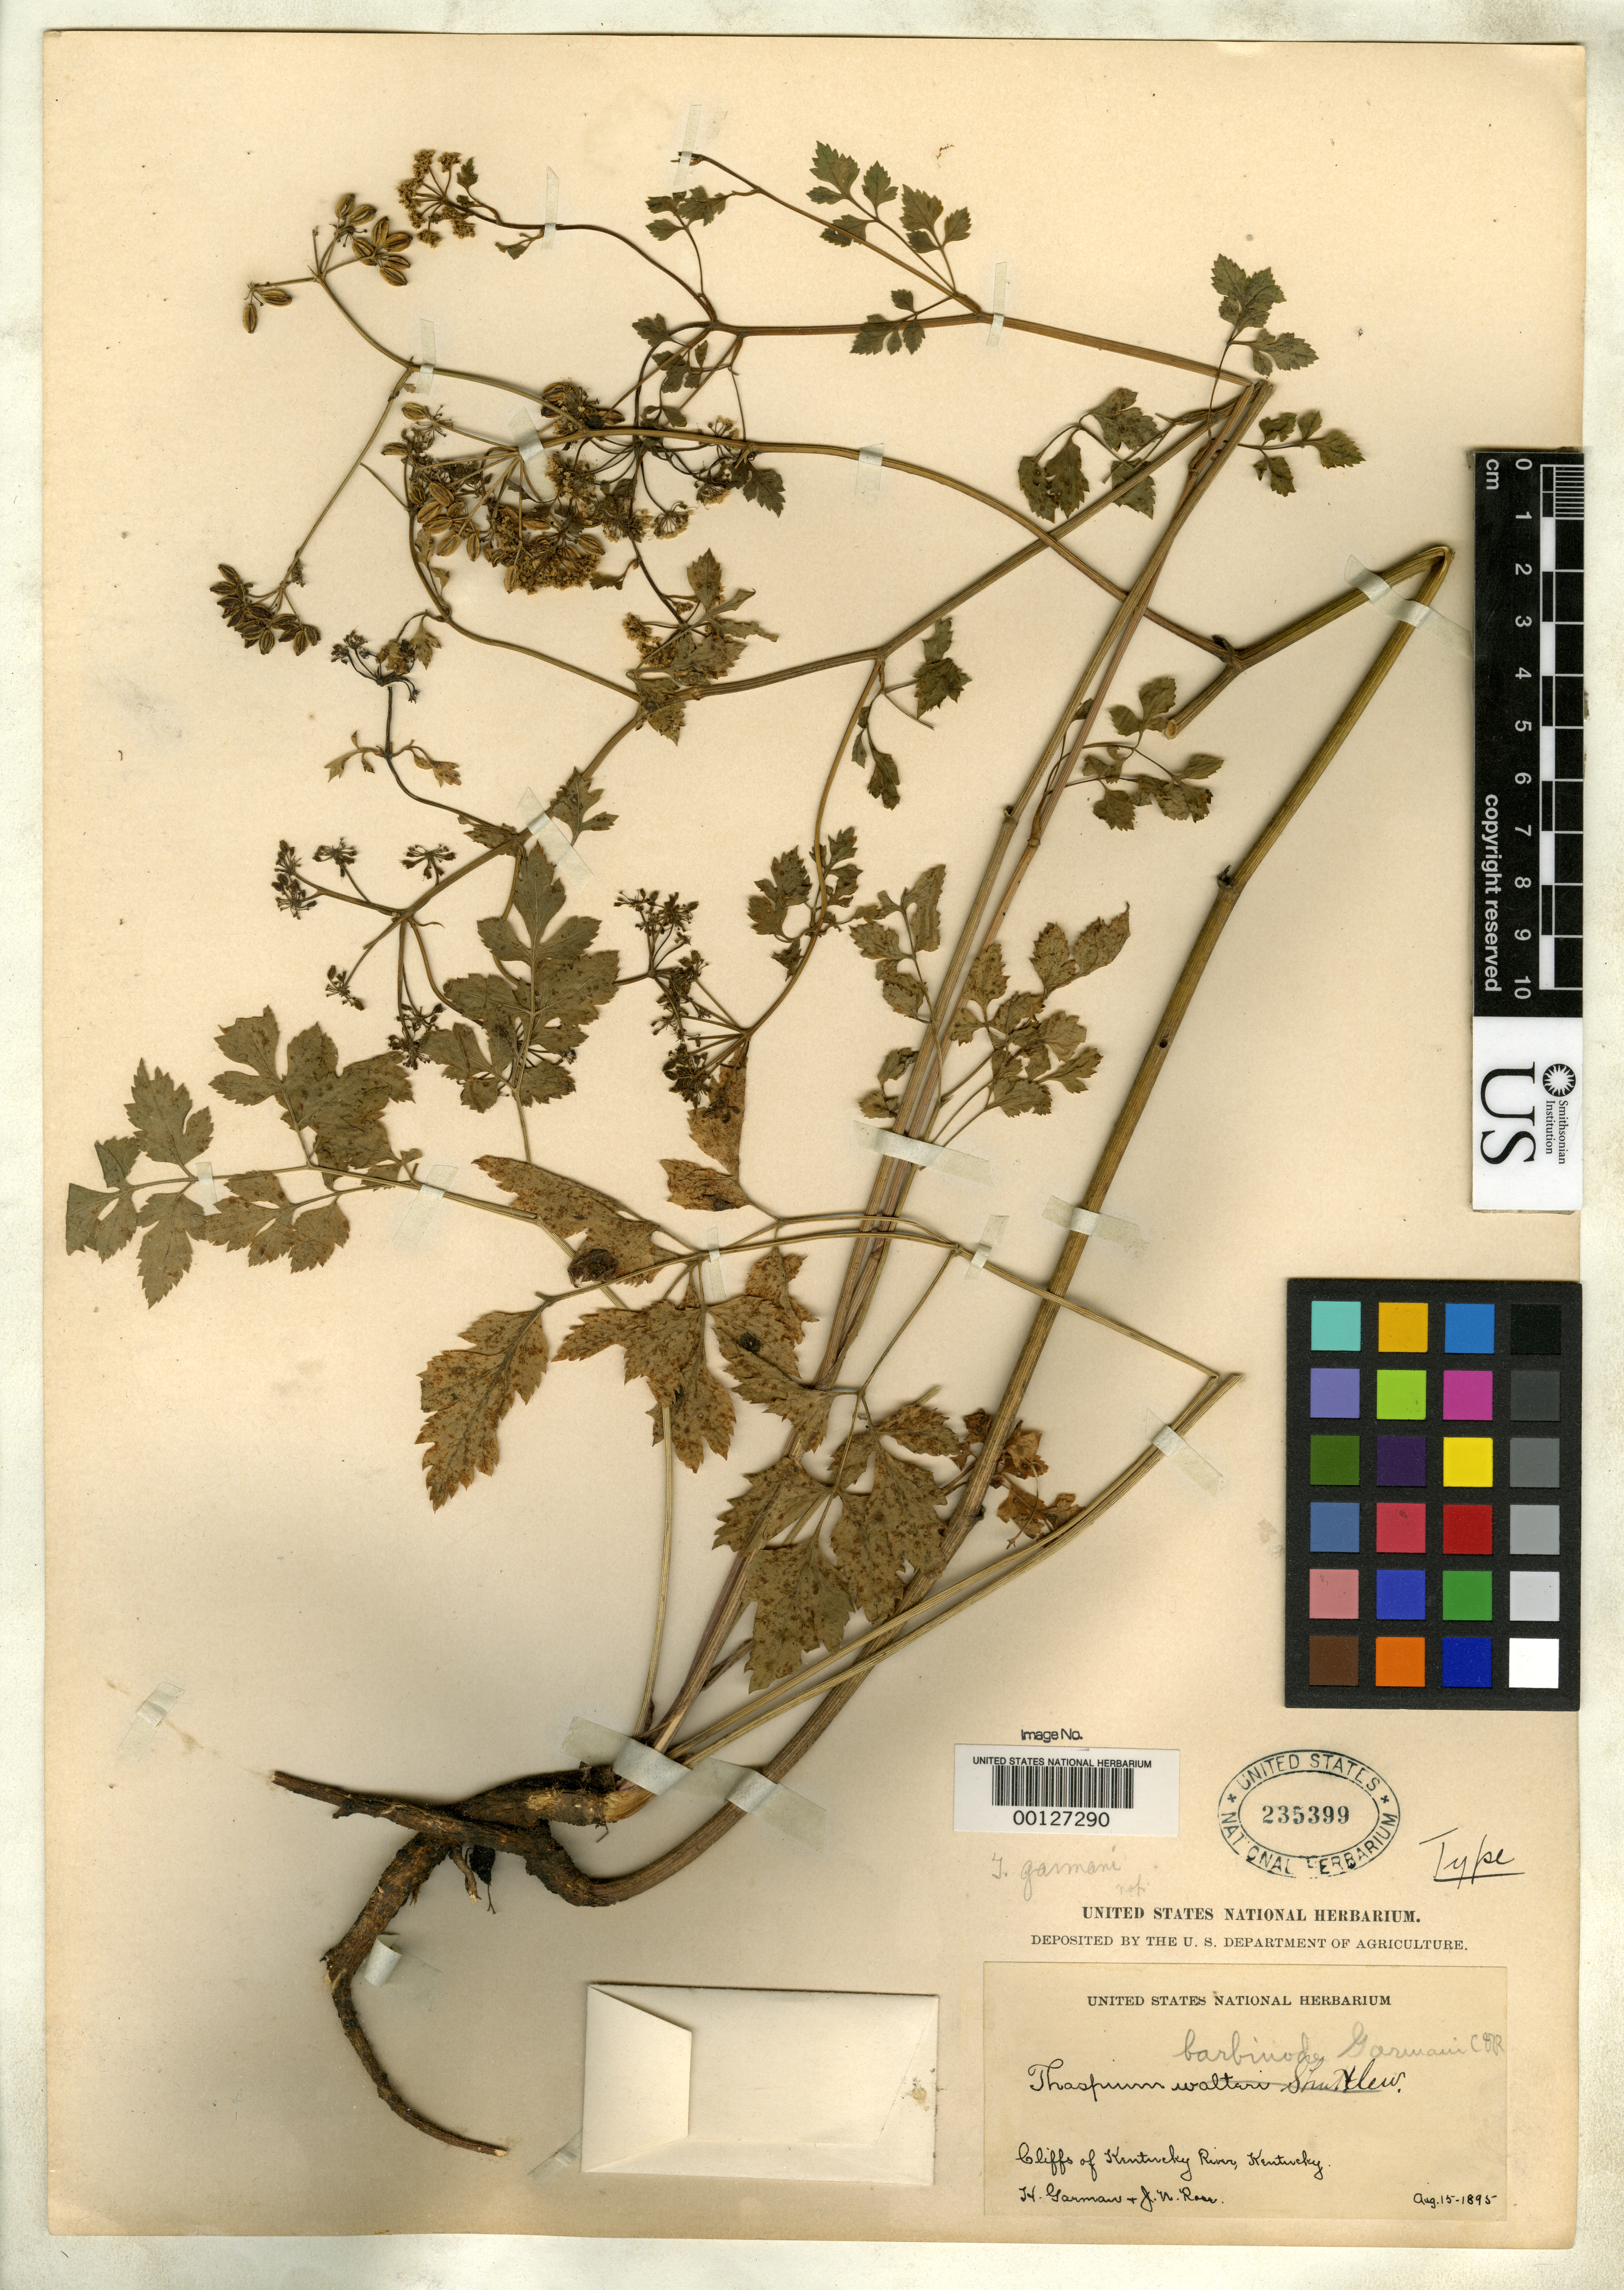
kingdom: Plantae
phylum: Tracheophyta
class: Magnoliopsida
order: Apiales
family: Apiaceae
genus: Thaspium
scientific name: Thaspium barbinode var. garmani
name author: J.M. Coult. & Rose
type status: Holotype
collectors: H. Garinan & J. N. Rose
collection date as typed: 15 Aug 1895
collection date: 1895-08-15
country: United States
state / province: Kentucky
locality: Cliffs of Kentucky River near Lexington.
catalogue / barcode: US 235399